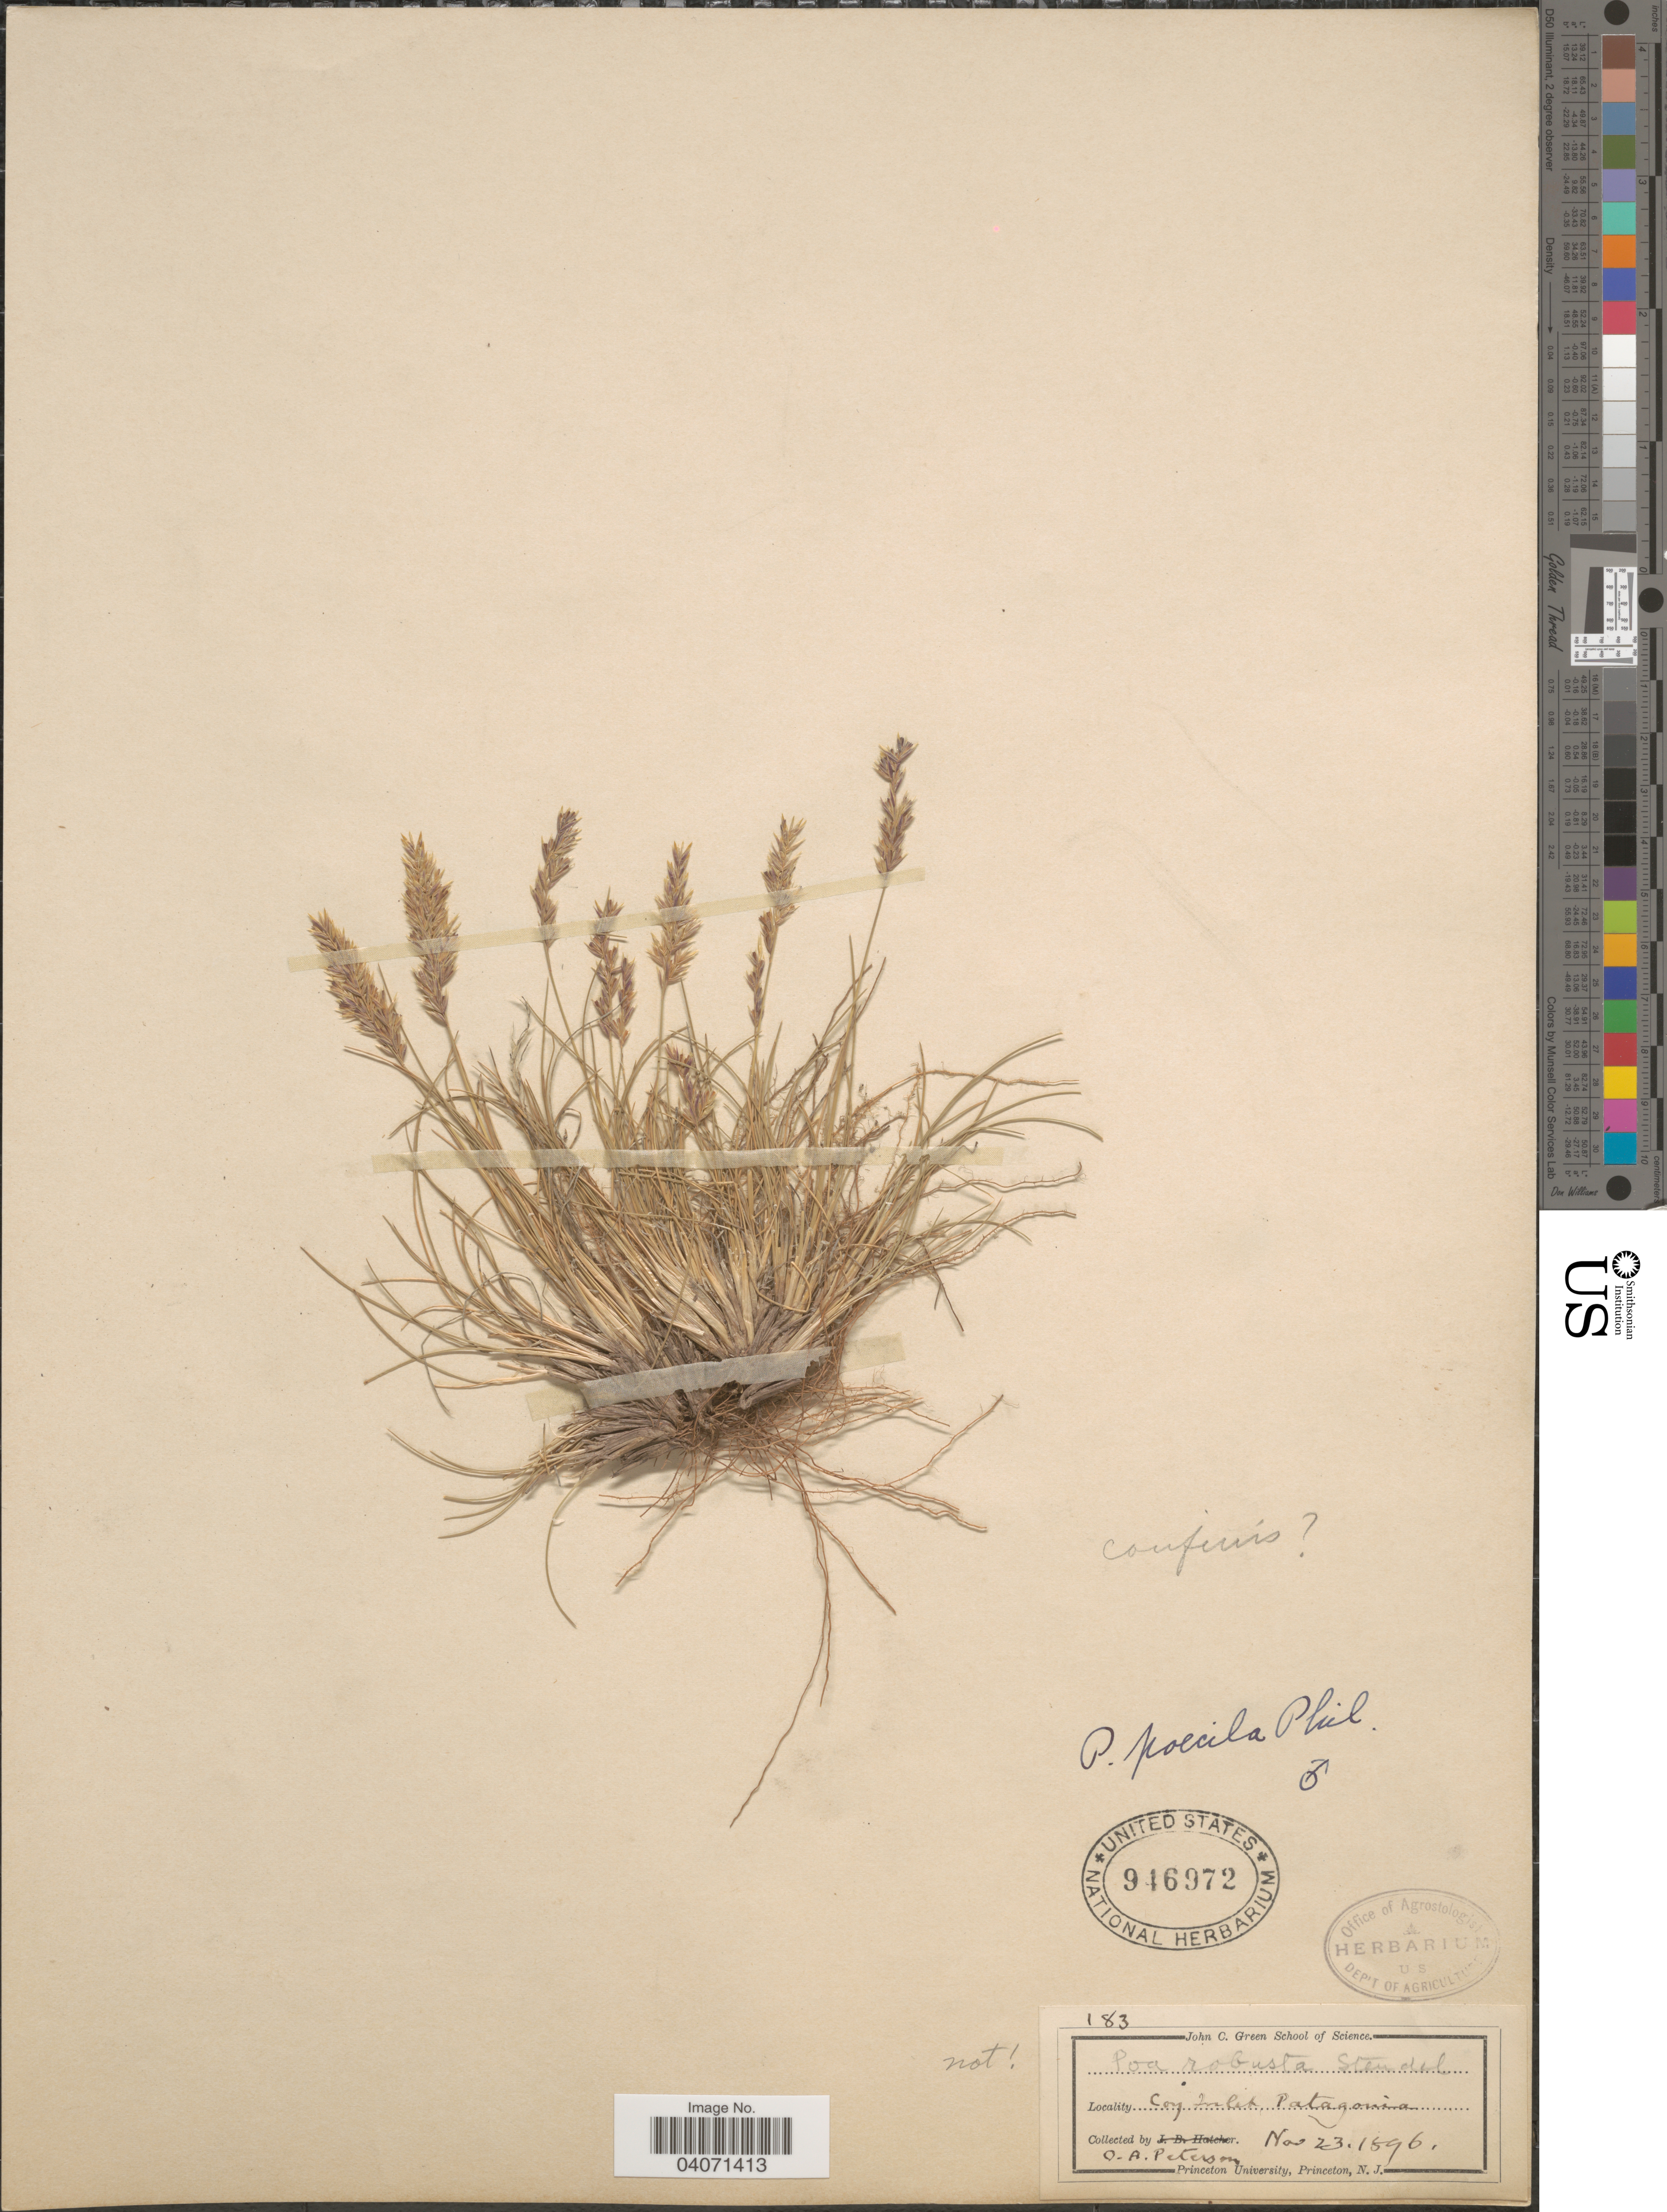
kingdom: Plantae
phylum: Tracheophyta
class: Liliopsida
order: Poales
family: Poaceae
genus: Poa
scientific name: Poa spiciformis var. spiciformis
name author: Steud.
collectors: O. Peterson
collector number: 183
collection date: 1896-11-23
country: Argentina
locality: Coy Inlet Patagonia.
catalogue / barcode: US 946972